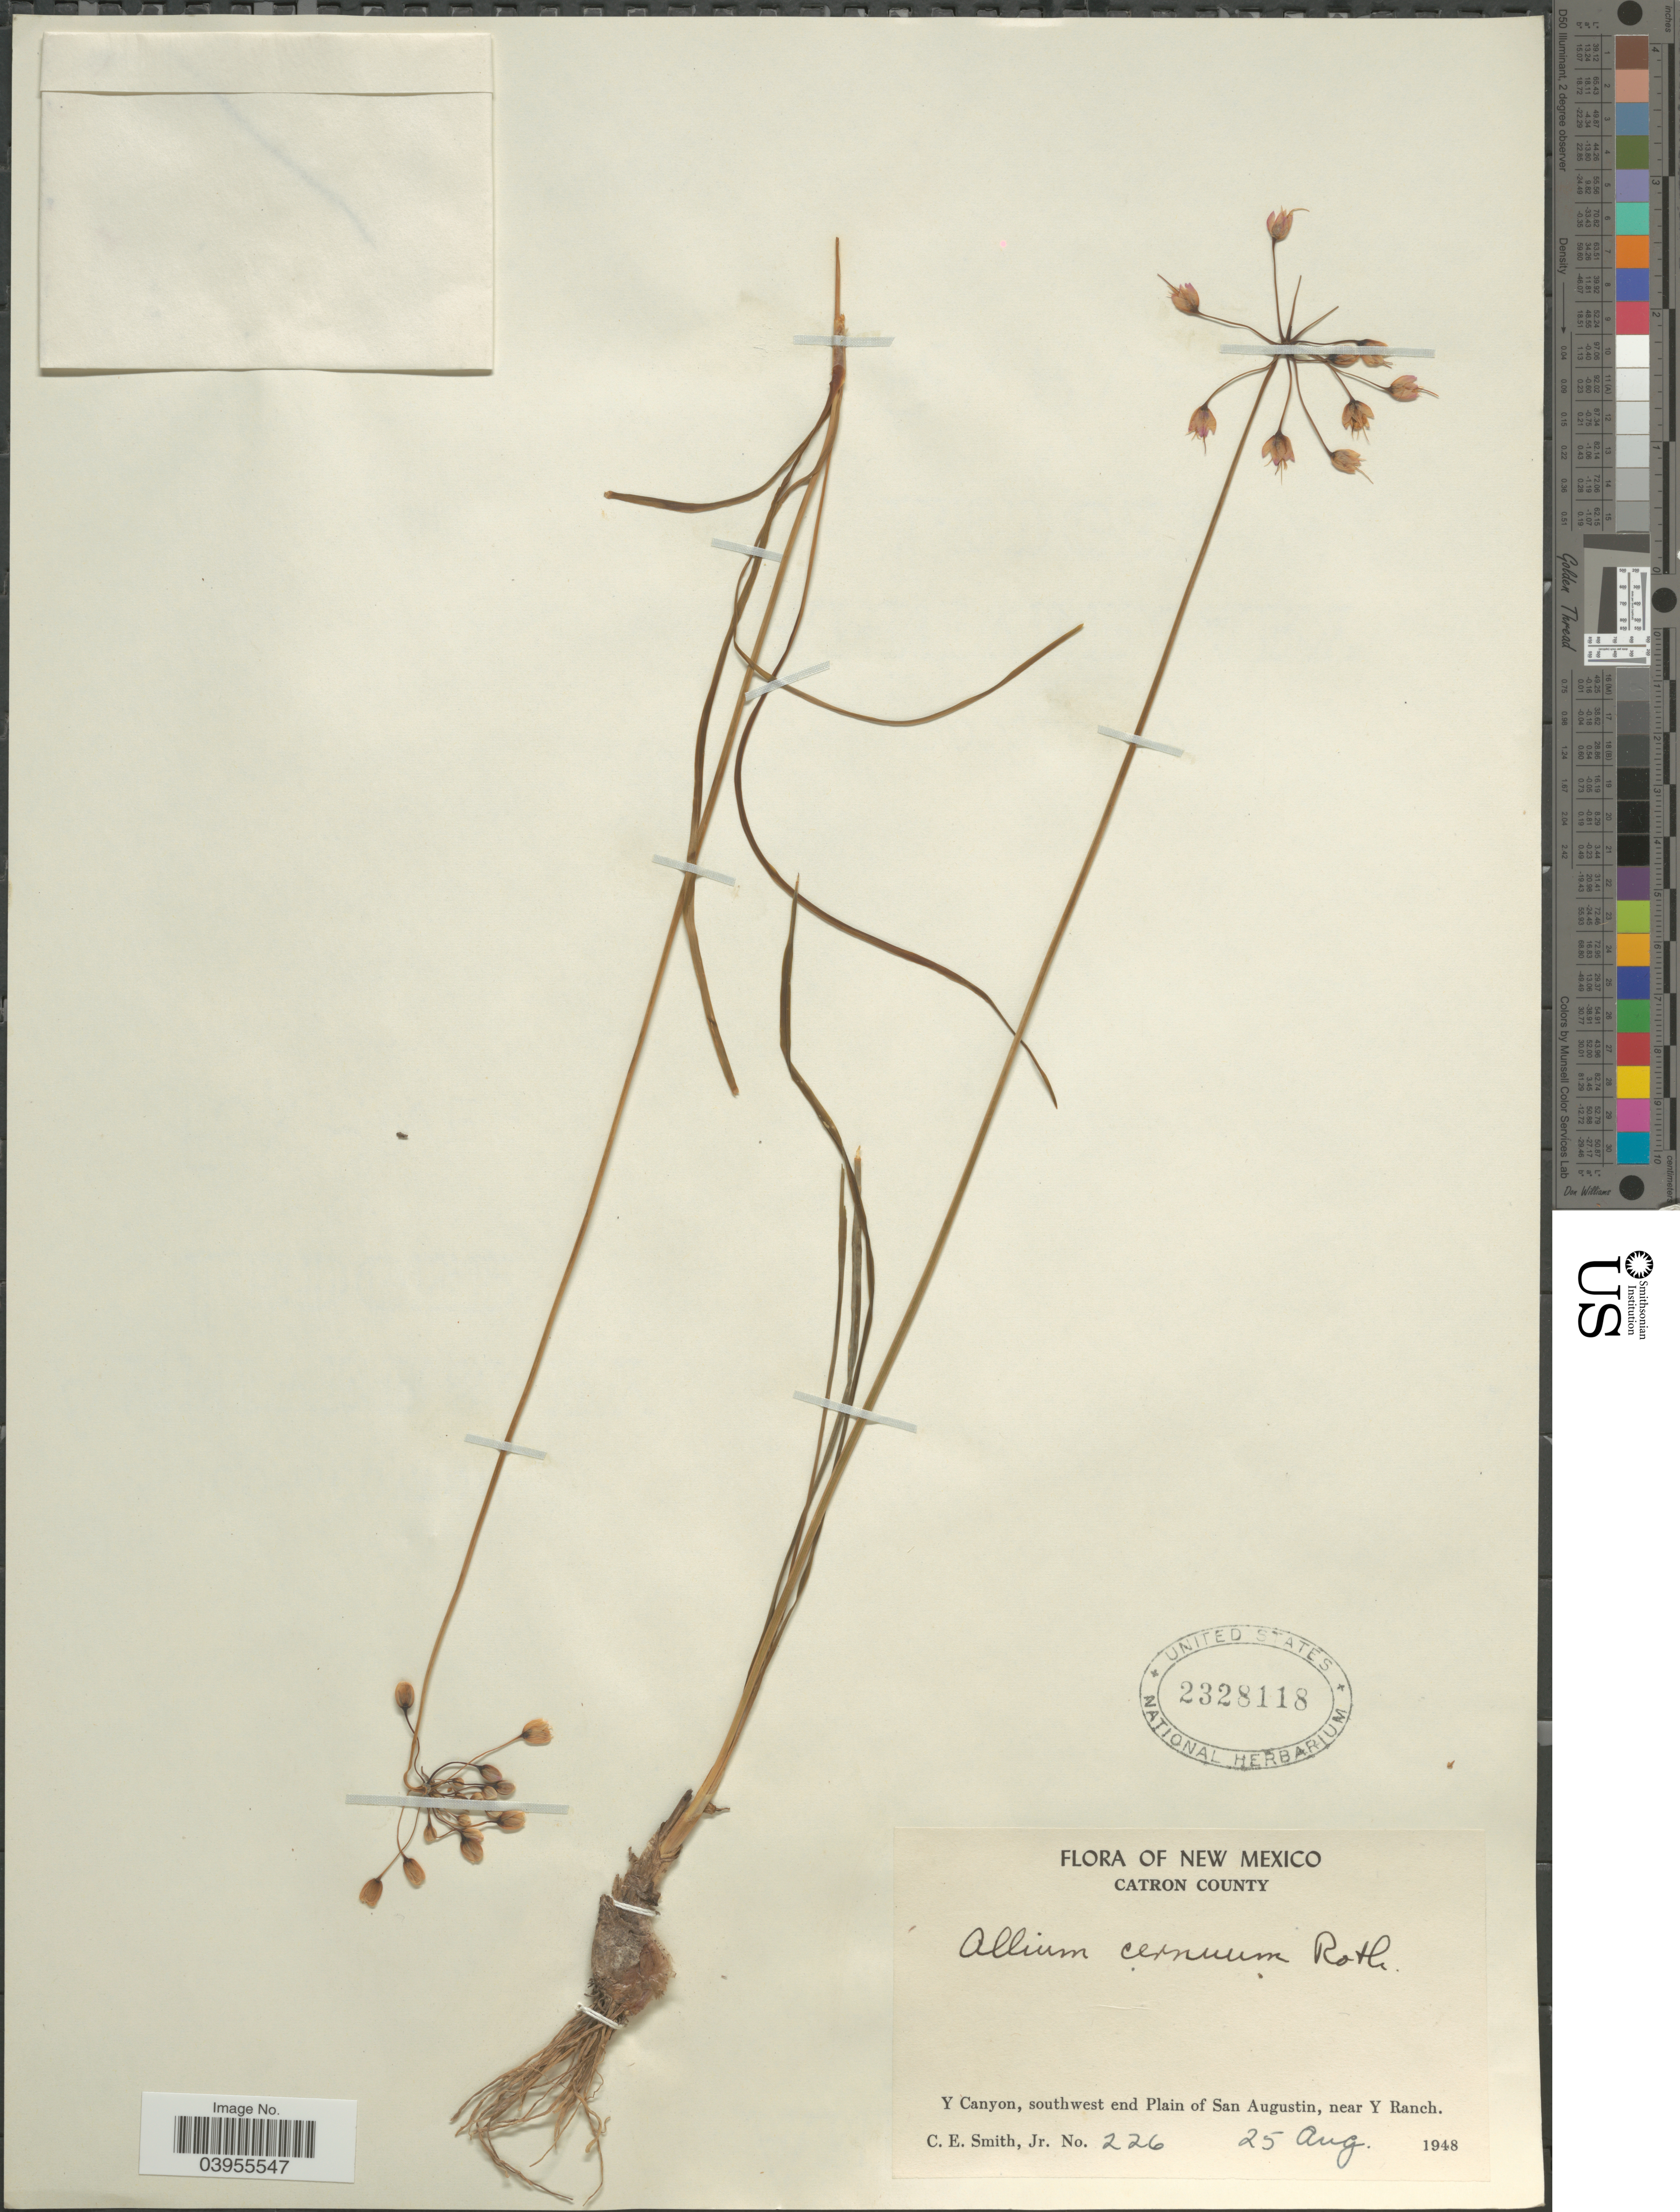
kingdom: Plantae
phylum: Tracheophyta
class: Liliopsida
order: Asparagales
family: Amaryllidaceae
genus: Allium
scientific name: Allium cernuum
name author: Roth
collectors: C. E. Smith Jr.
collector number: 226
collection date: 1948-08-25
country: United States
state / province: New Mexico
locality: Catron County. Y Canyon, southwest end Plain of San Augustin, near Y Ranch.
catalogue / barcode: US 2328118